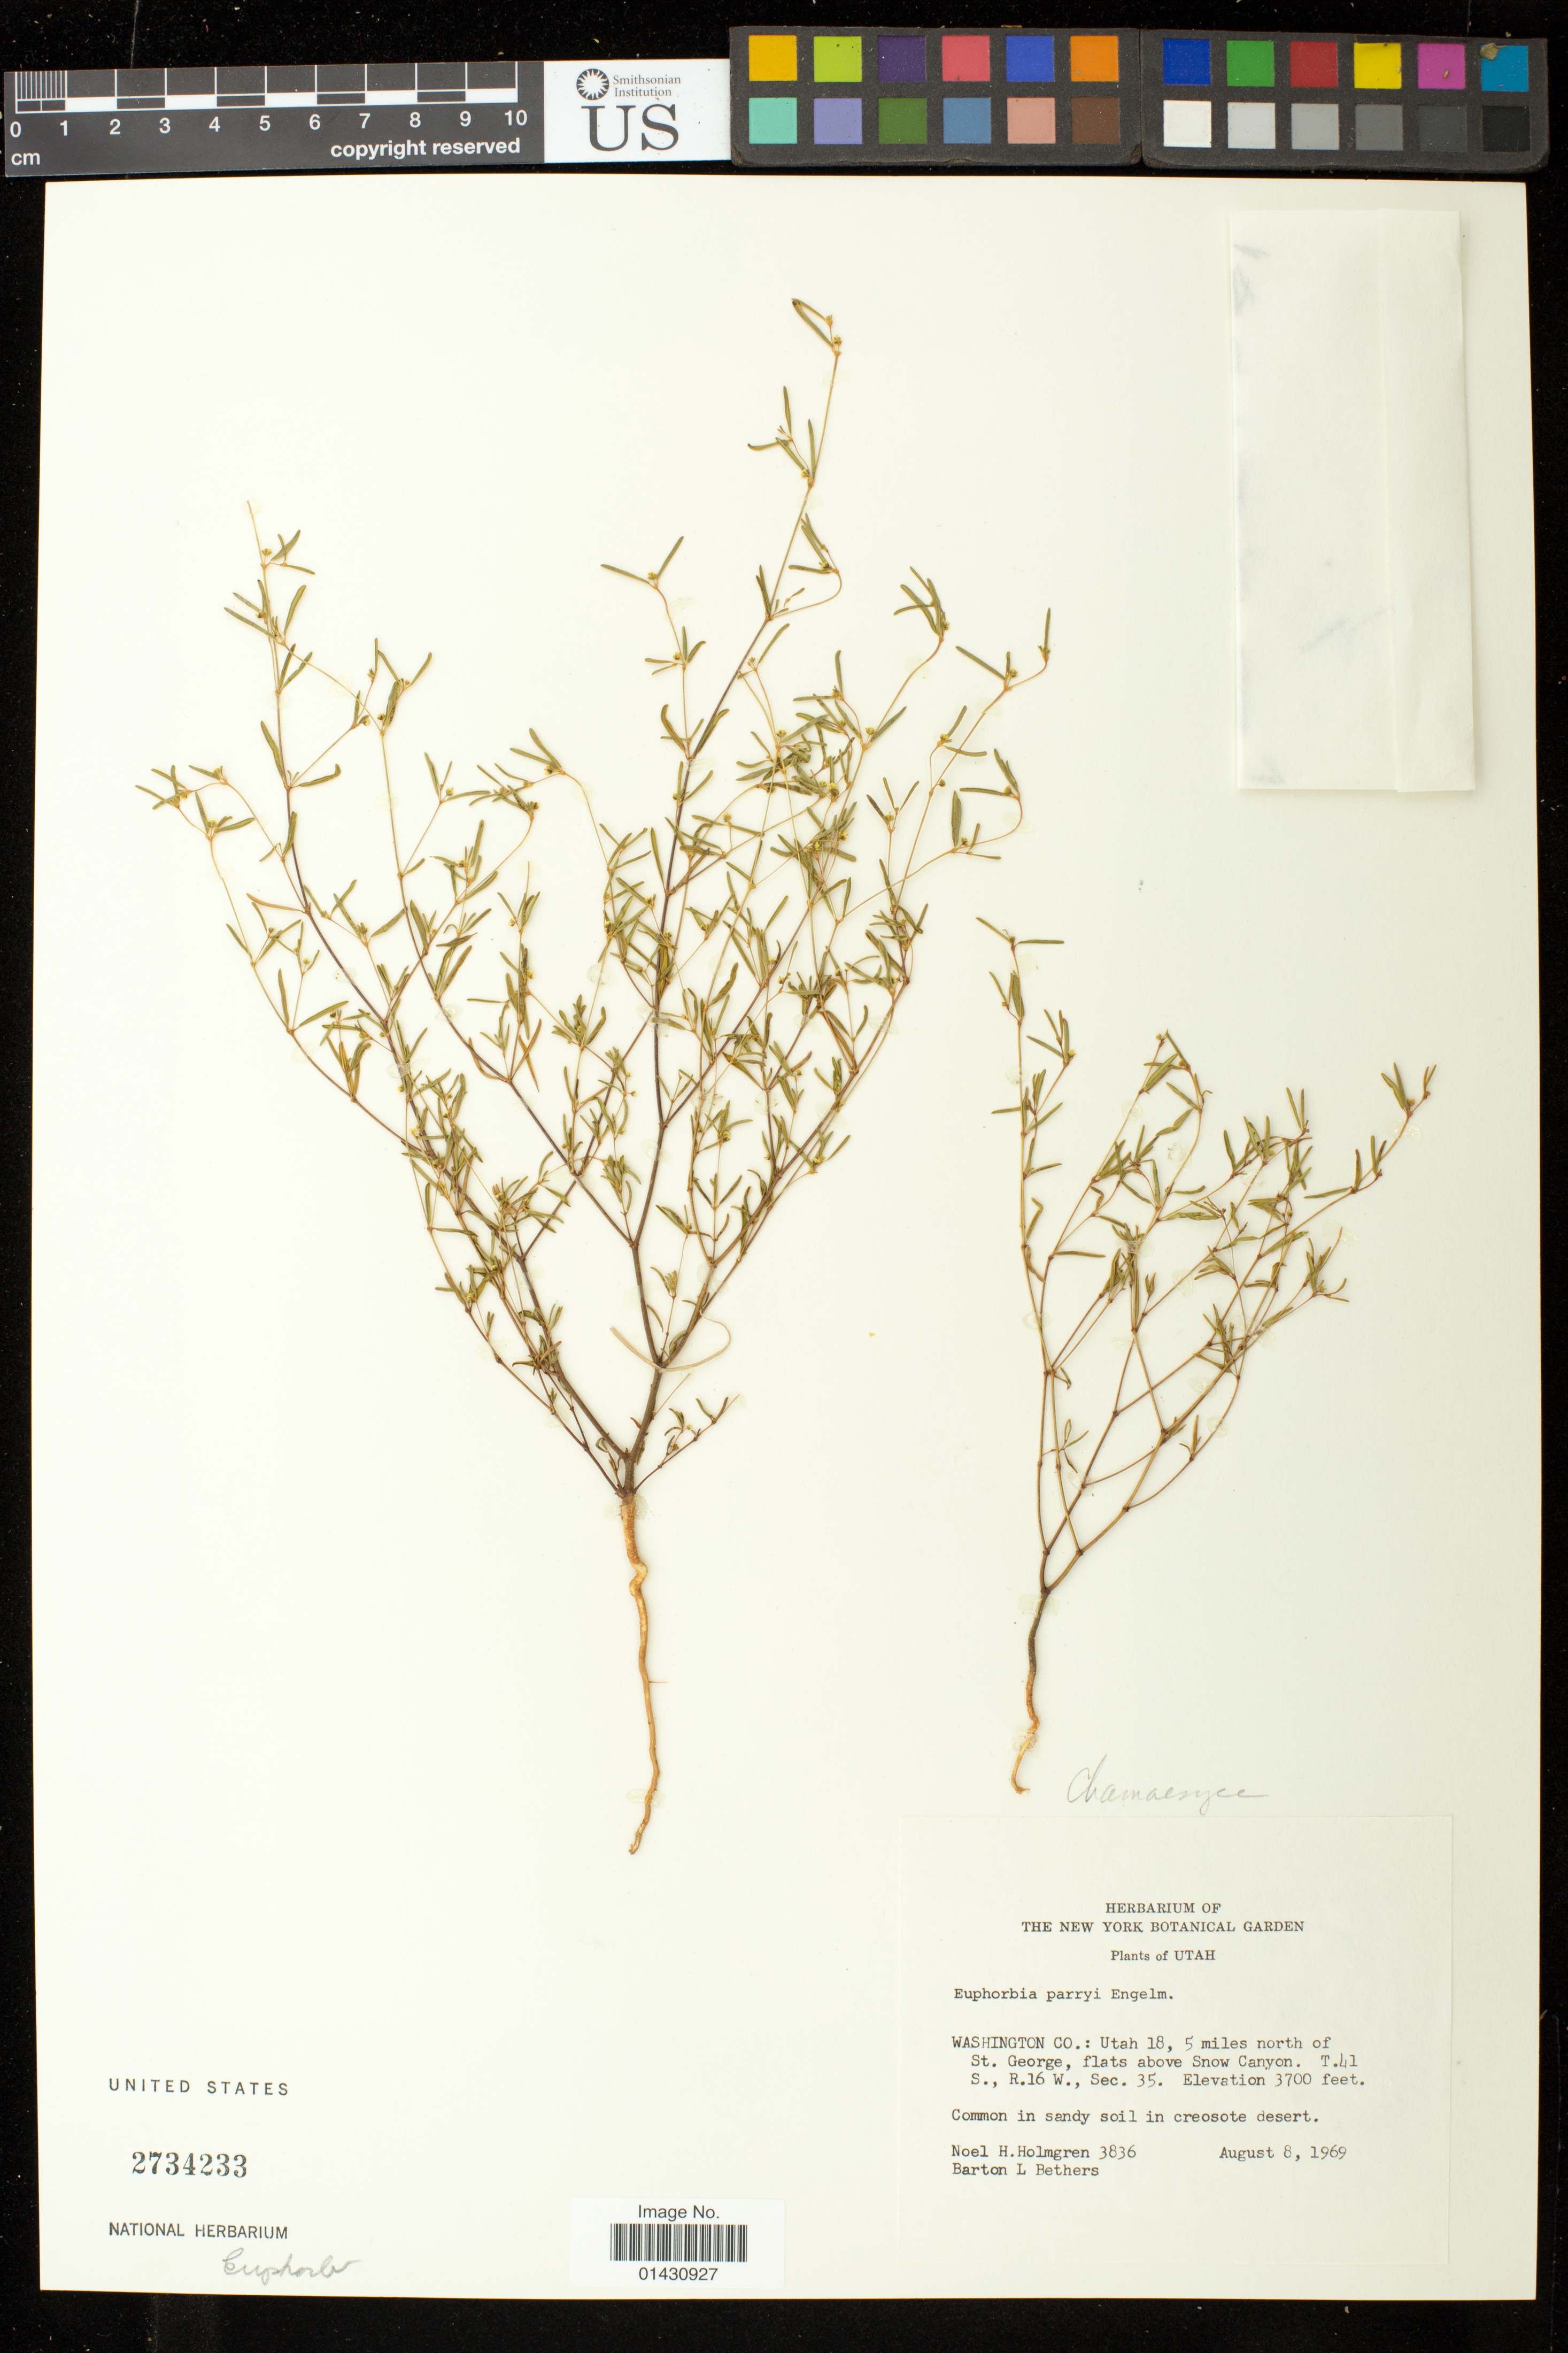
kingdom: Plantae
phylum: Tracheophyta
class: Magnoliopsida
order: Malpighiales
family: Euphorbiaceae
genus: Euphorbia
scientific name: Euphorbia parryi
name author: Engelm.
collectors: N. H. Holmgren & B. Bethers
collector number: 3836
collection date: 1969-08-08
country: United States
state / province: Utah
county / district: Washington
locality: Utah 18. 5 miles north of St. George, flats above Snow Canyon. T 41 S, R 16 W, Sec. 35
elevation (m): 1128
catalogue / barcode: US 2734233